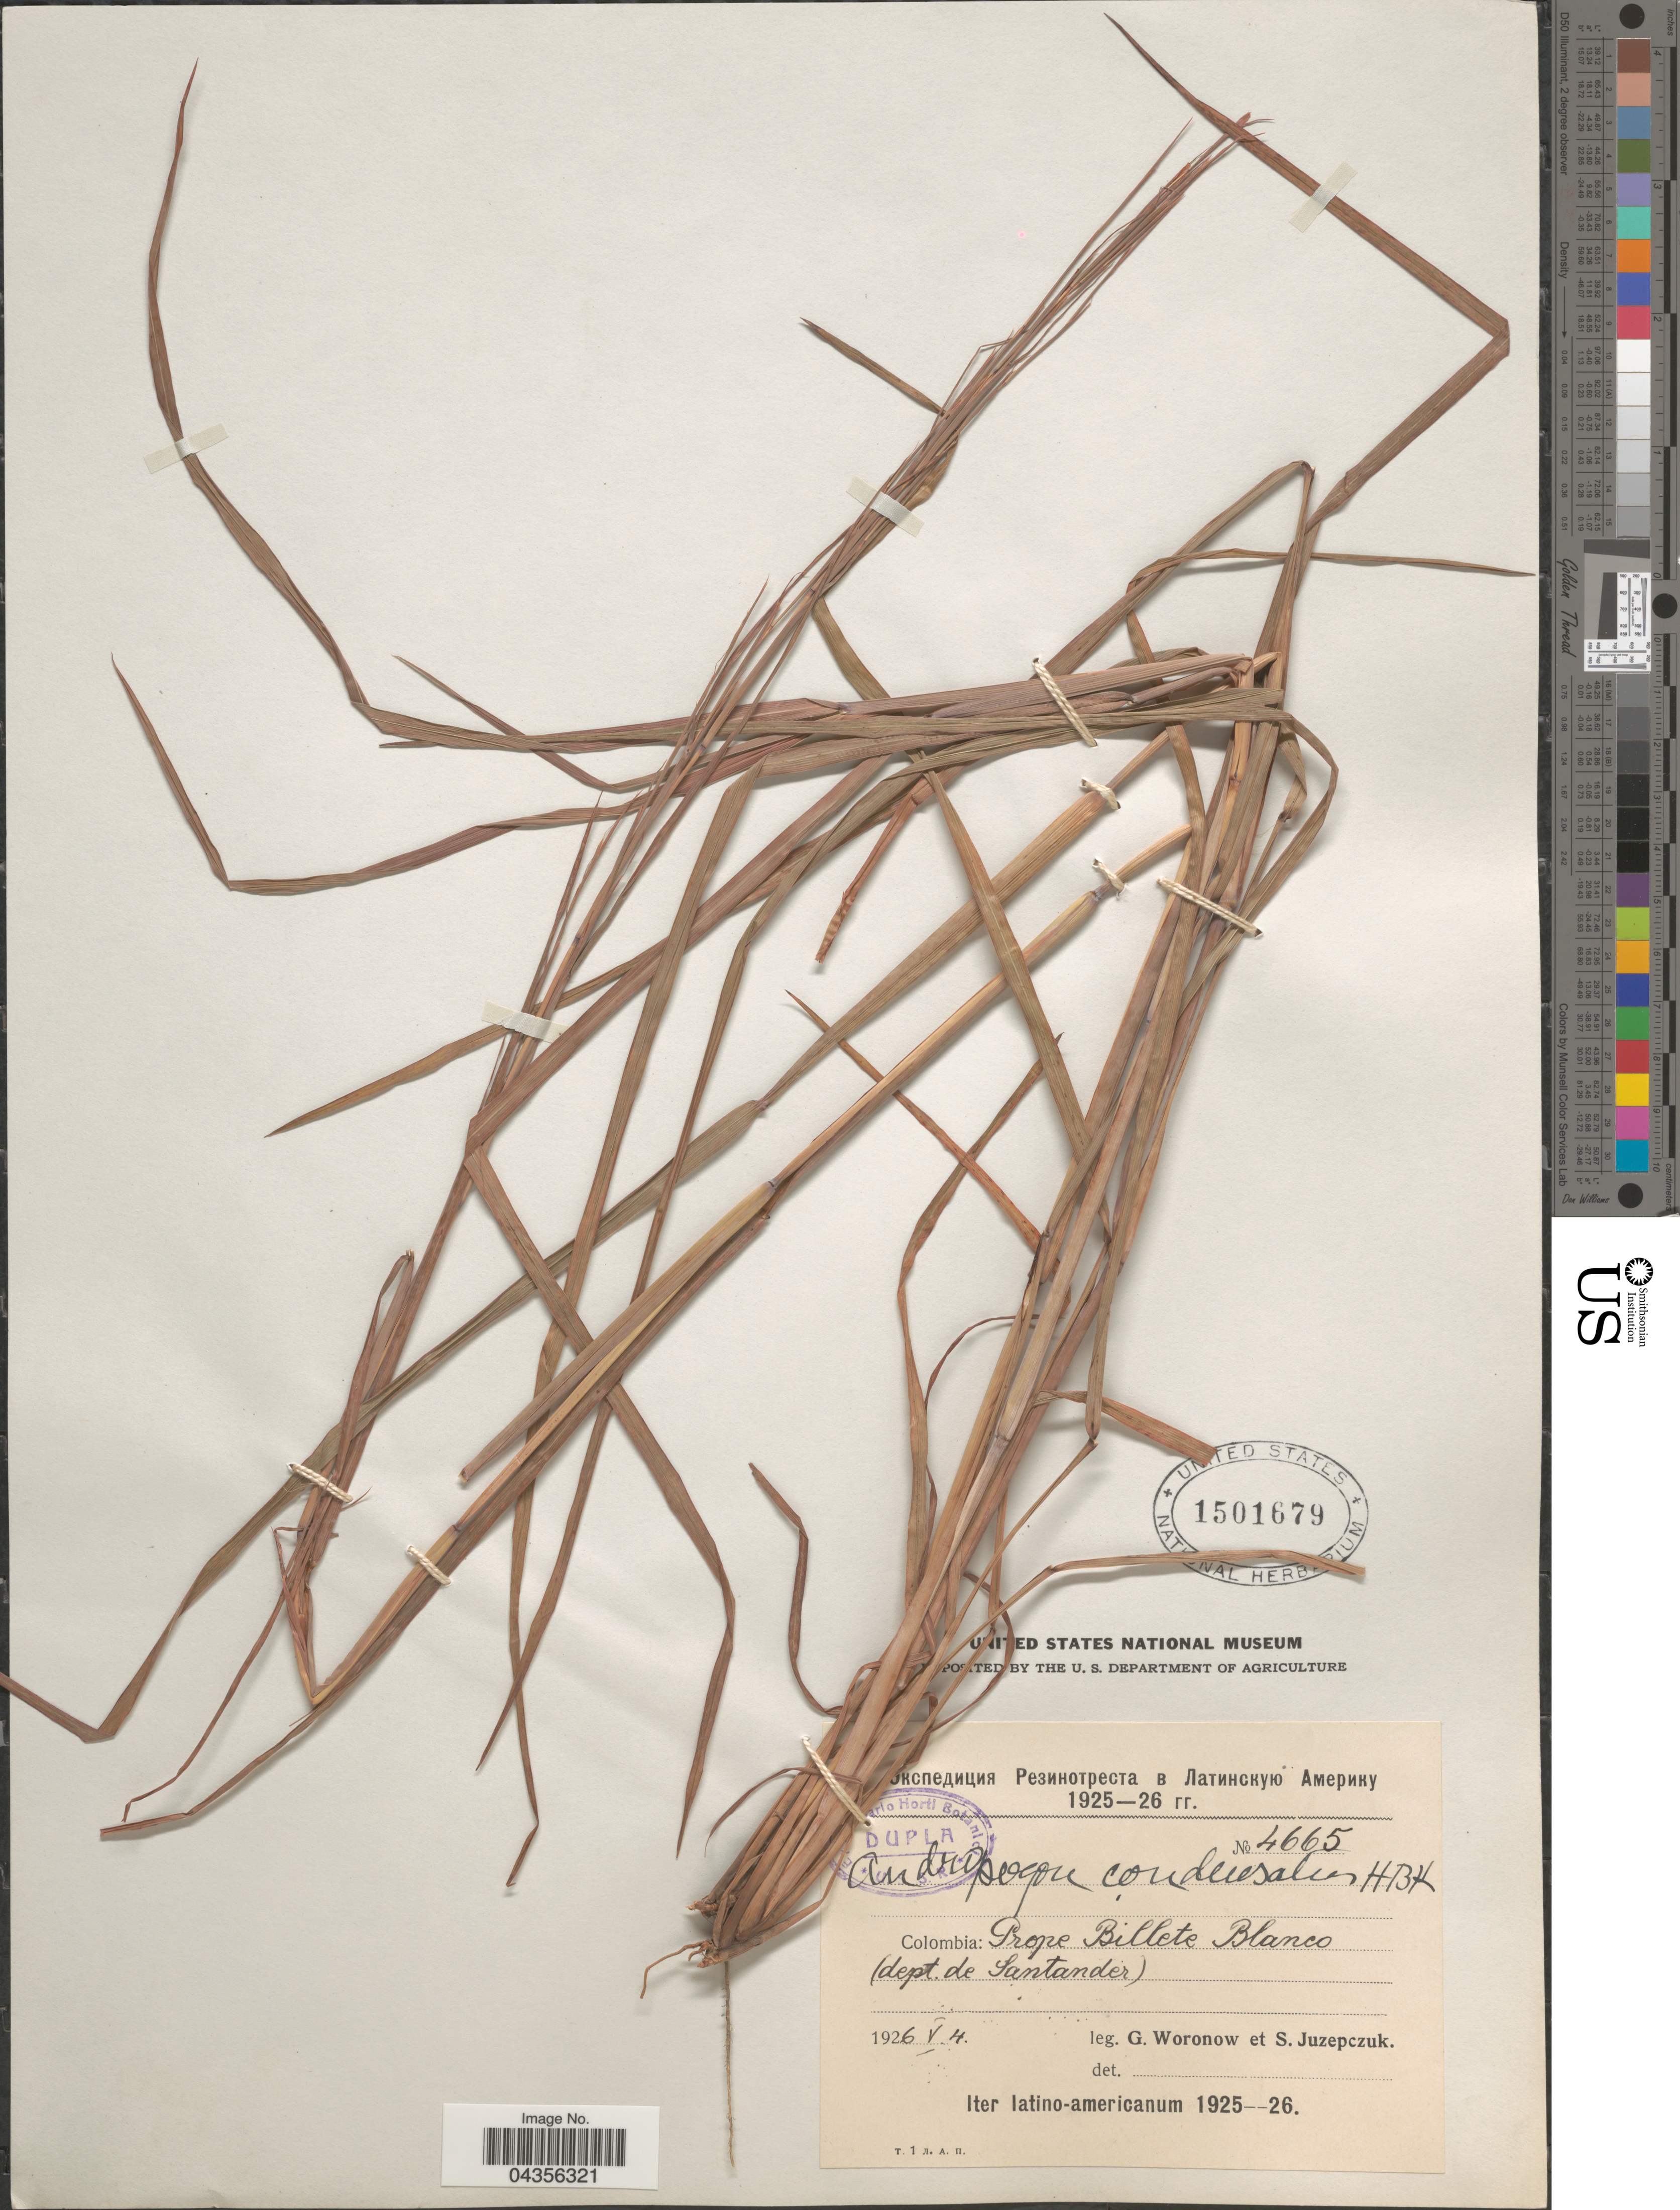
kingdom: Plantae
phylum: Tracheophyta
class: Liliopsida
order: Poales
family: Poaceae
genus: Schizachyrium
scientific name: Schizachyrium microstachyum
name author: (Desv. ex Ham.) Roseng. et al.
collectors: G. Woronow & S. V. Juzepczuk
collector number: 4665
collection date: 1926-05-04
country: Colombia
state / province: Santander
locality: Prope Billete Blanco (dept. de Santander).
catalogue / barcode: US 1501679